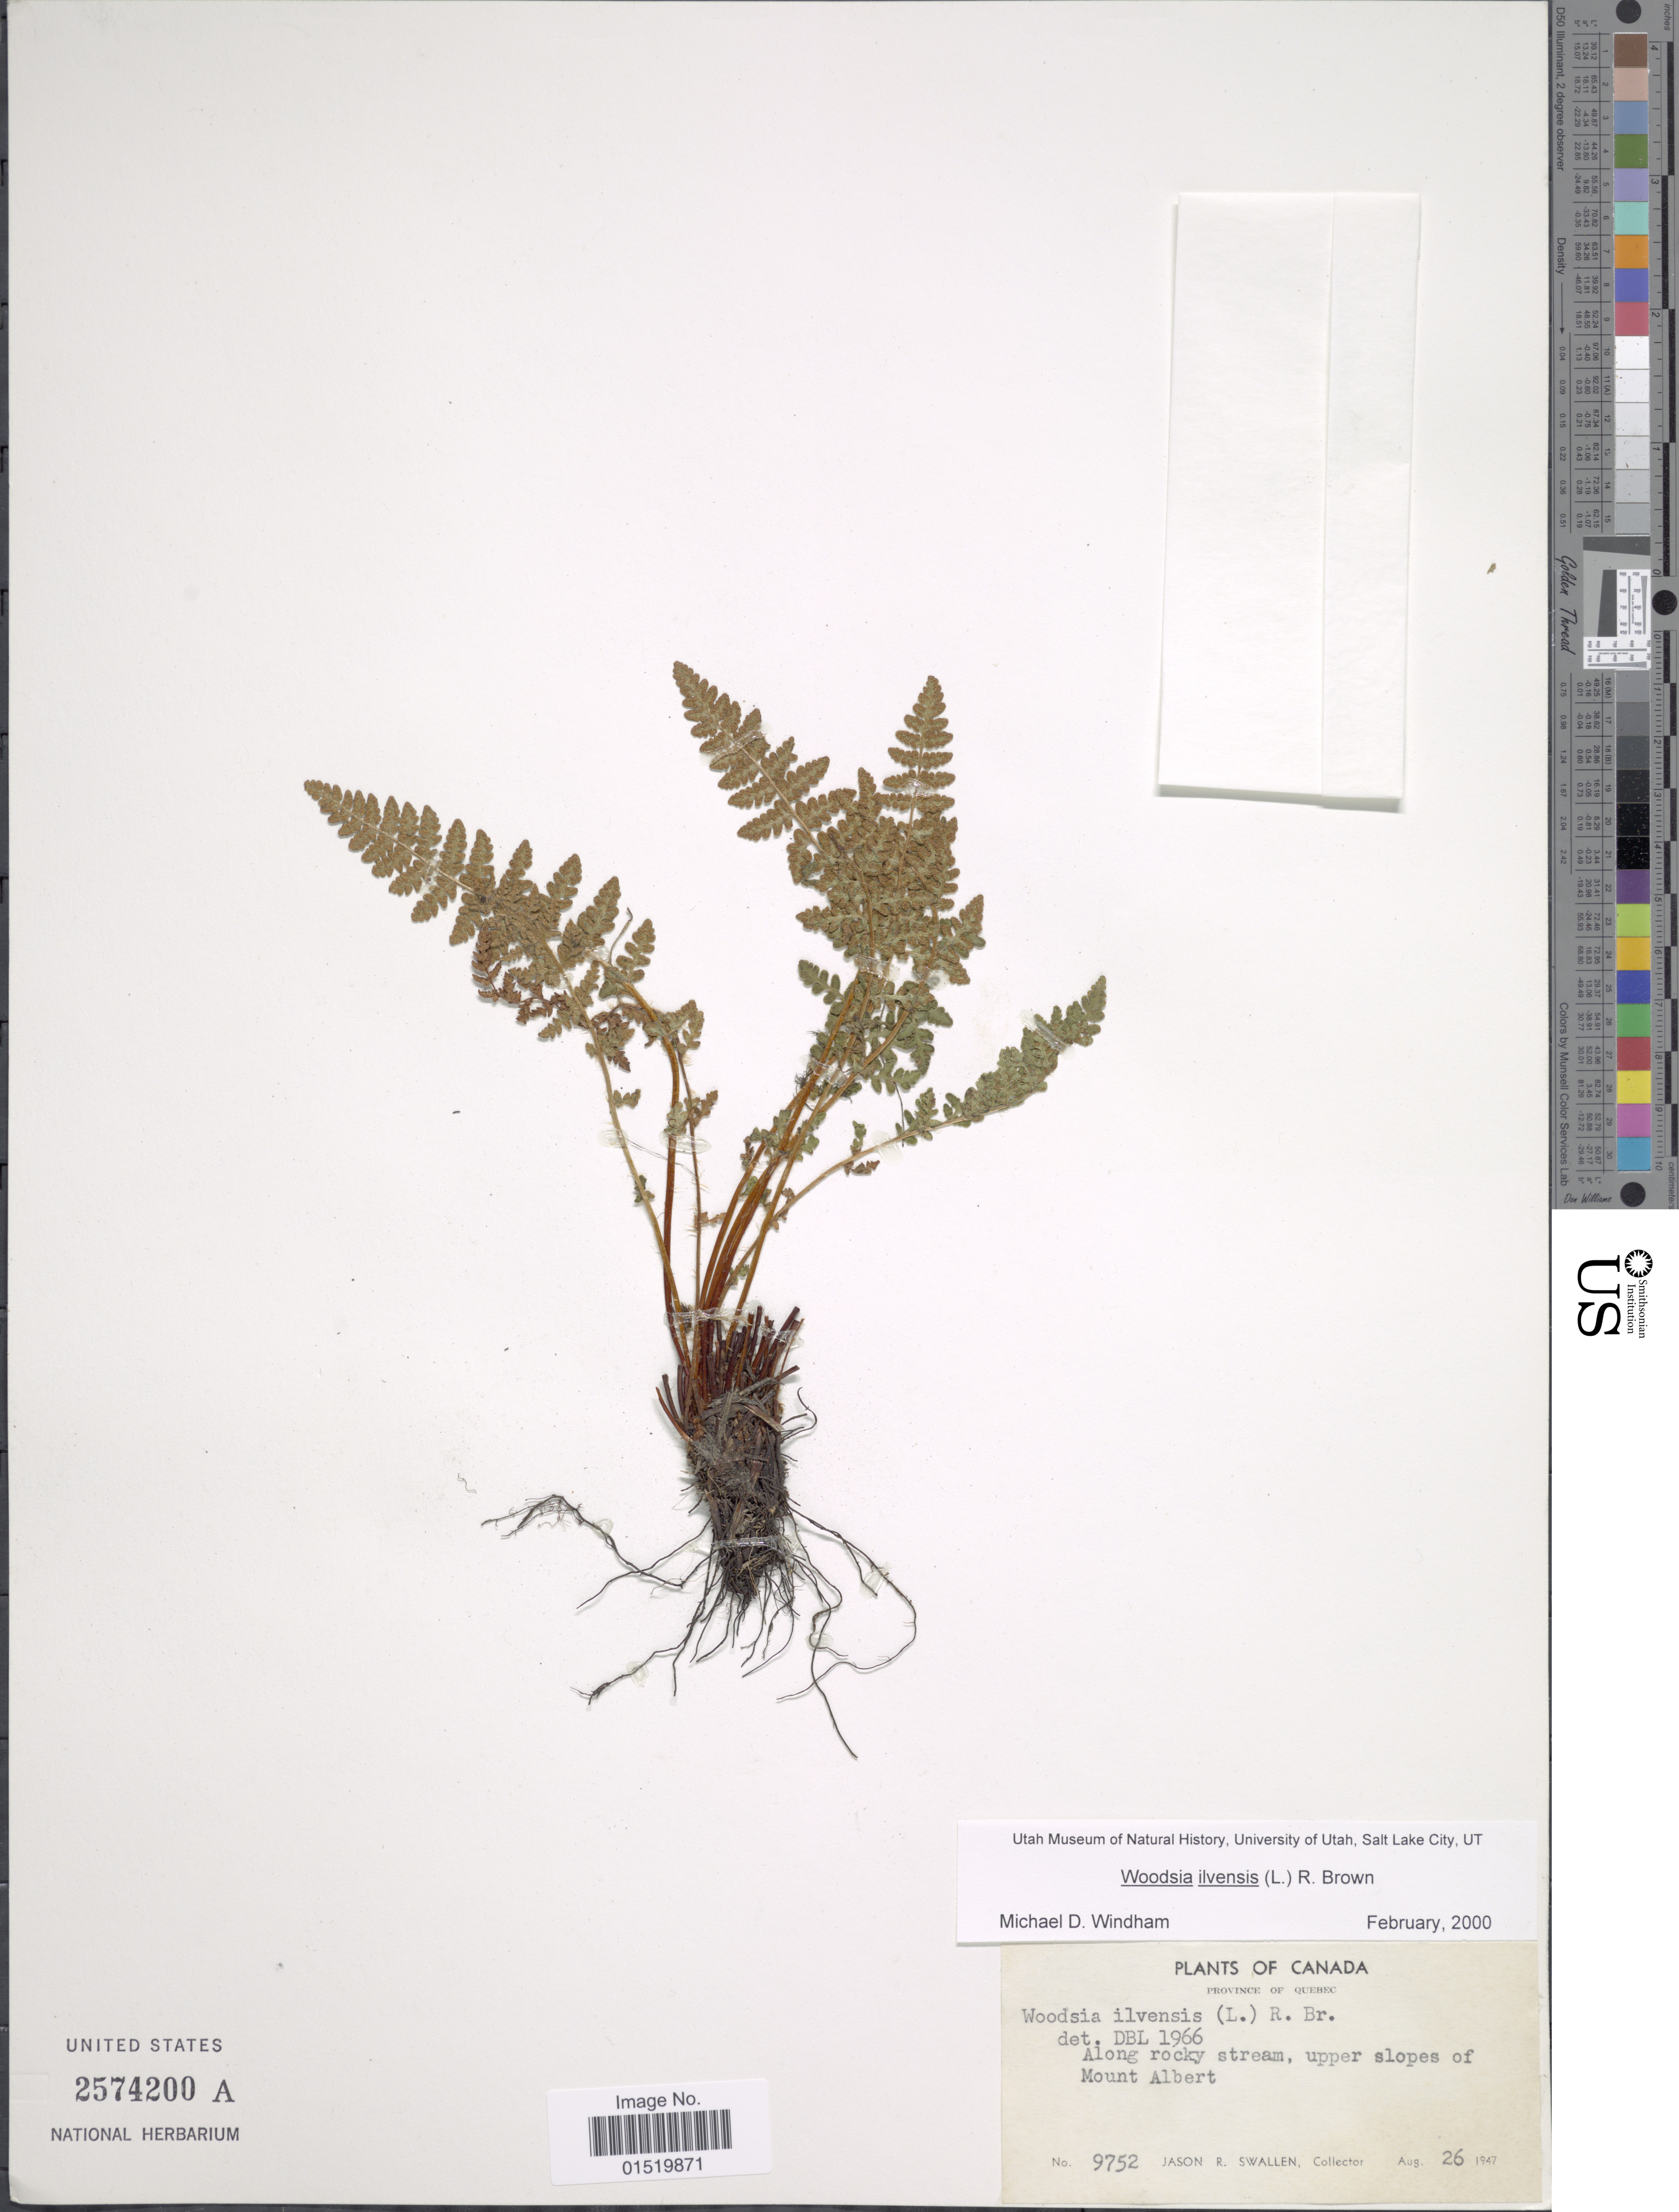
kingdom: Plantae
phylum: Tracheophyta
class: Polypodiopsida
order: Polypodiales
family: Woodsiaceae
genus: Woodsia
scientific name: Woodsia ilvensis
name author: (L.) R. Br.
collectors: J. R. Swallen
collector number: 9752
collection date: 1947-08-26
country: Canada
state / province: Quebec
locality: Along rocky stream, upper slopes of Mount Albert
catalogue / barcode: US 2574200A